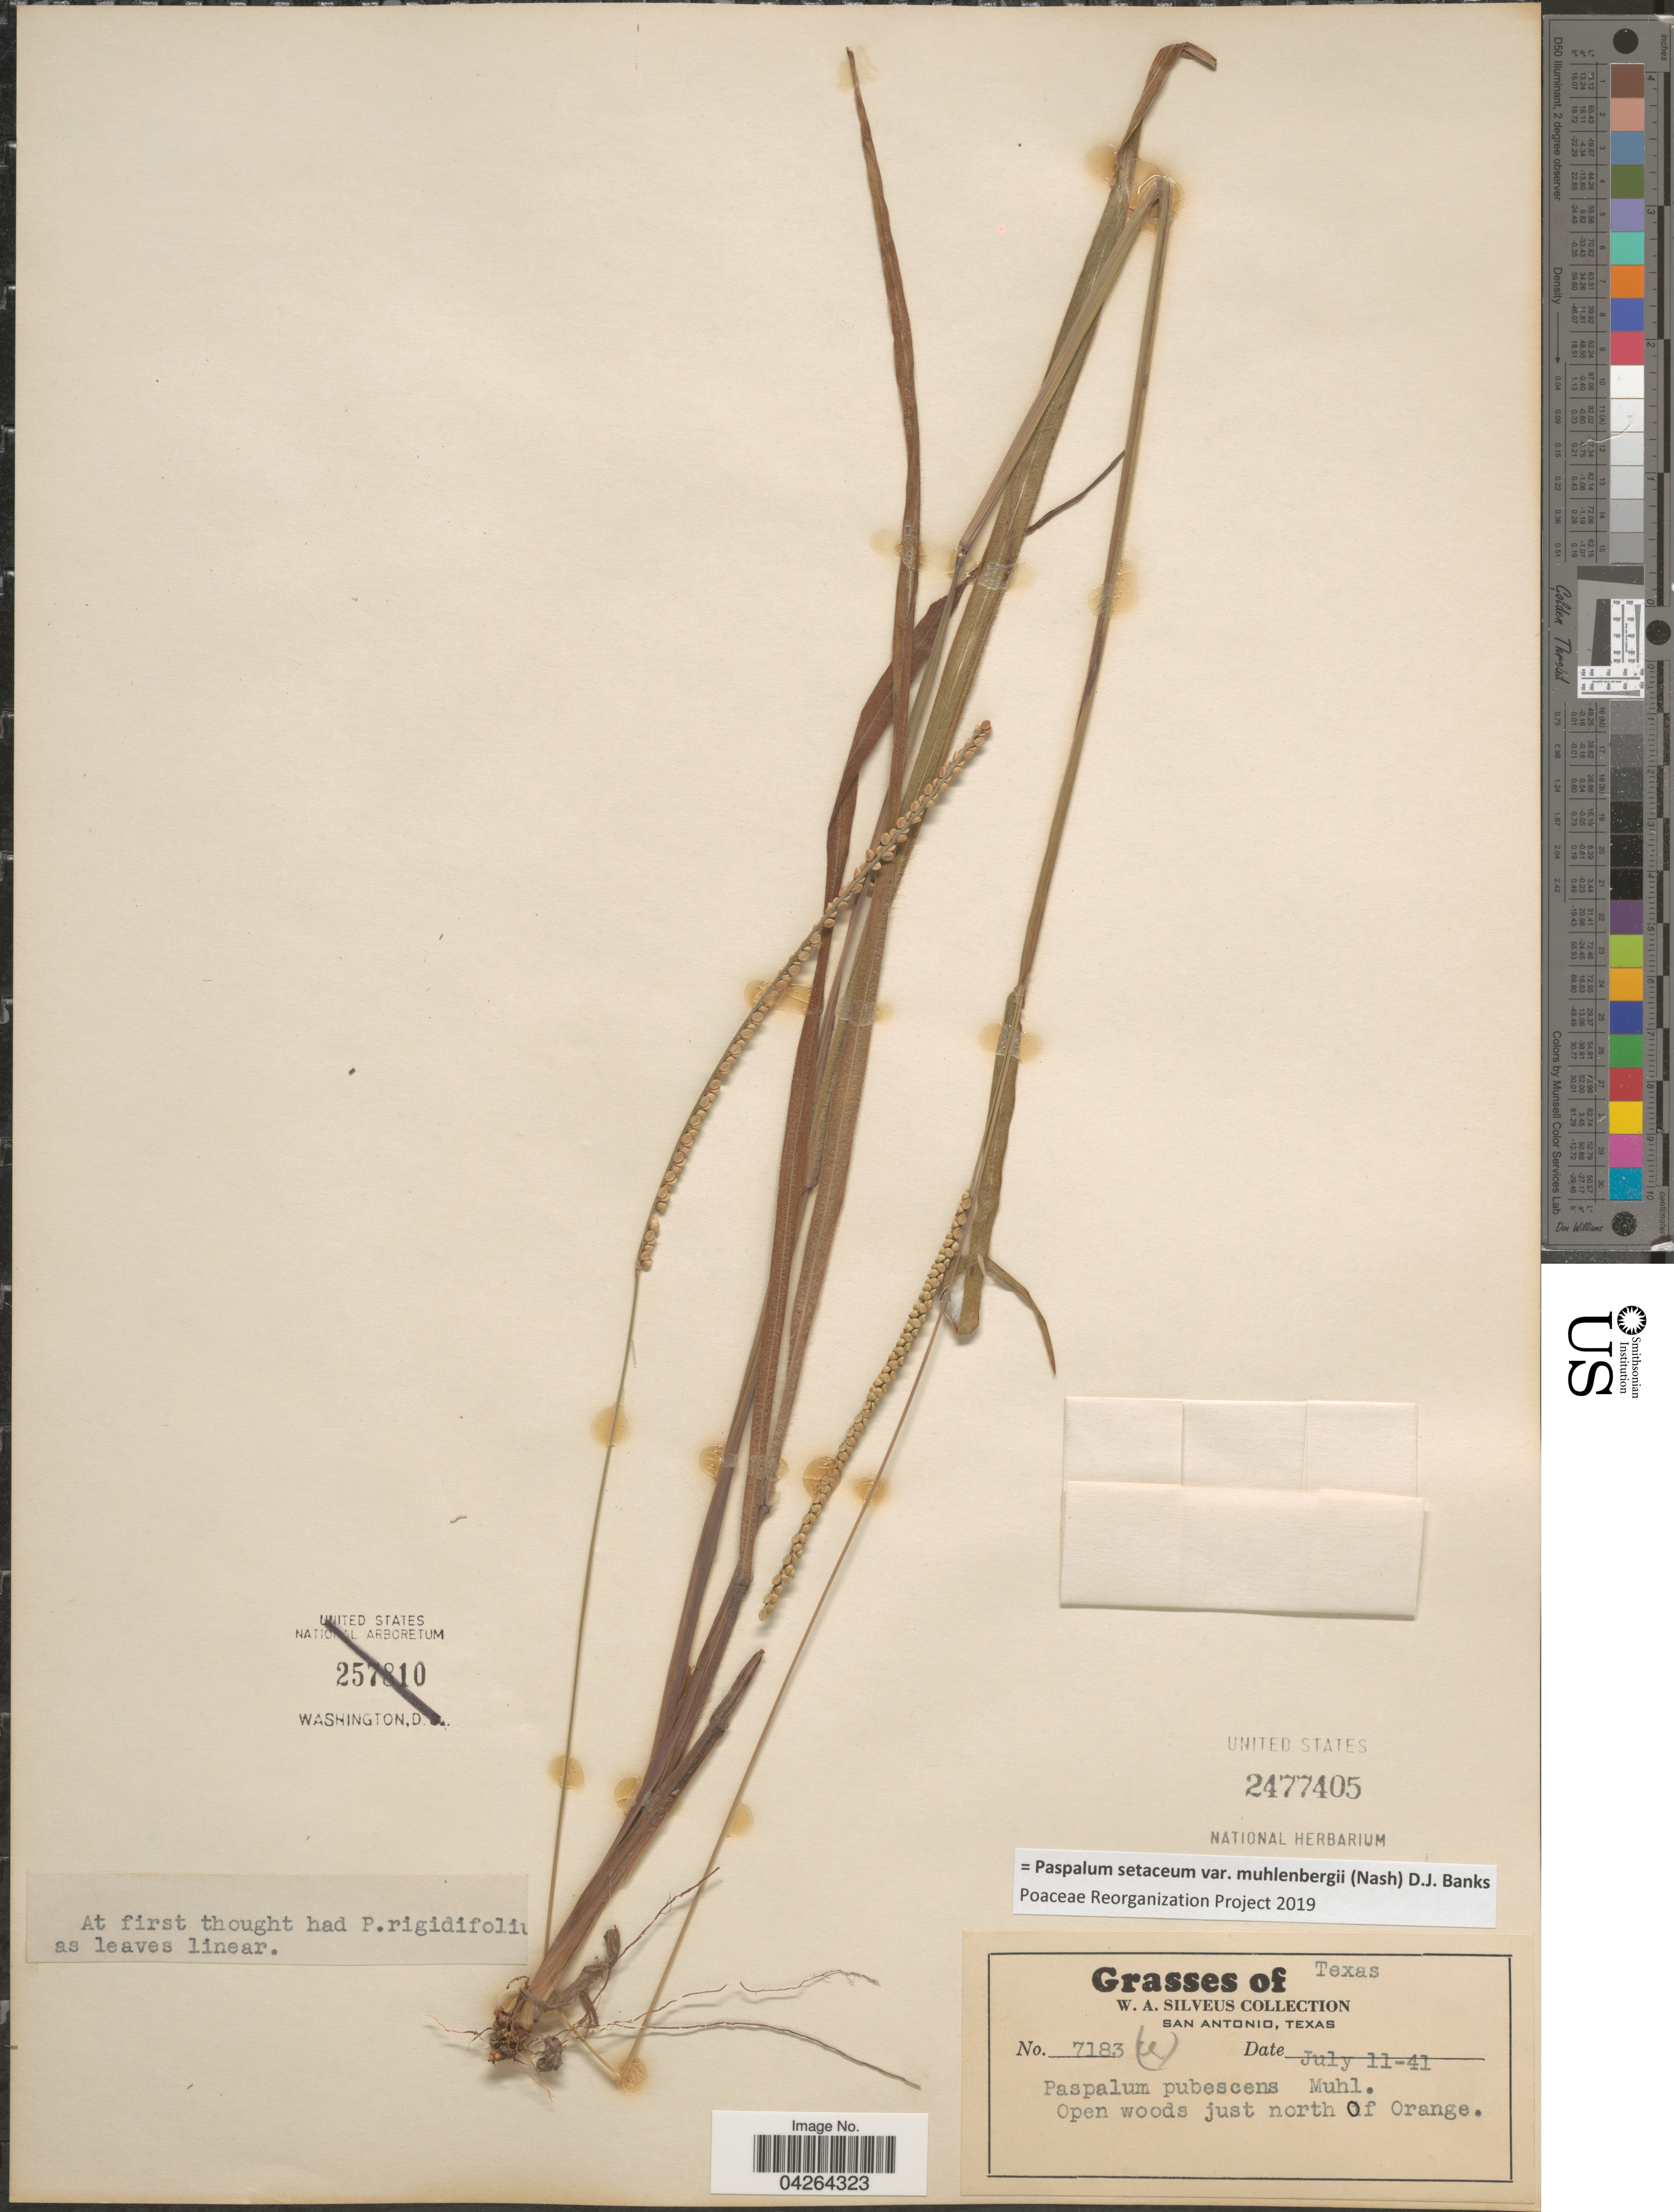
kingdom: Plantae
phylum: Tracheophyta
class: Liliopsida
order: Poales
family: Poaceae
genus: Paspalum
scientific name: Paspalum setaceum var. muhlenbergii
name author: (Nash) D.J. Banks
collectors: W. Silveus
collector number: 7183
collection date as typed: Transcribed d/m/y: 11/7/41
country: United States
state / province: Texas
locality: Open woods just north of Orange.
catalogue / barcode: US 2477405